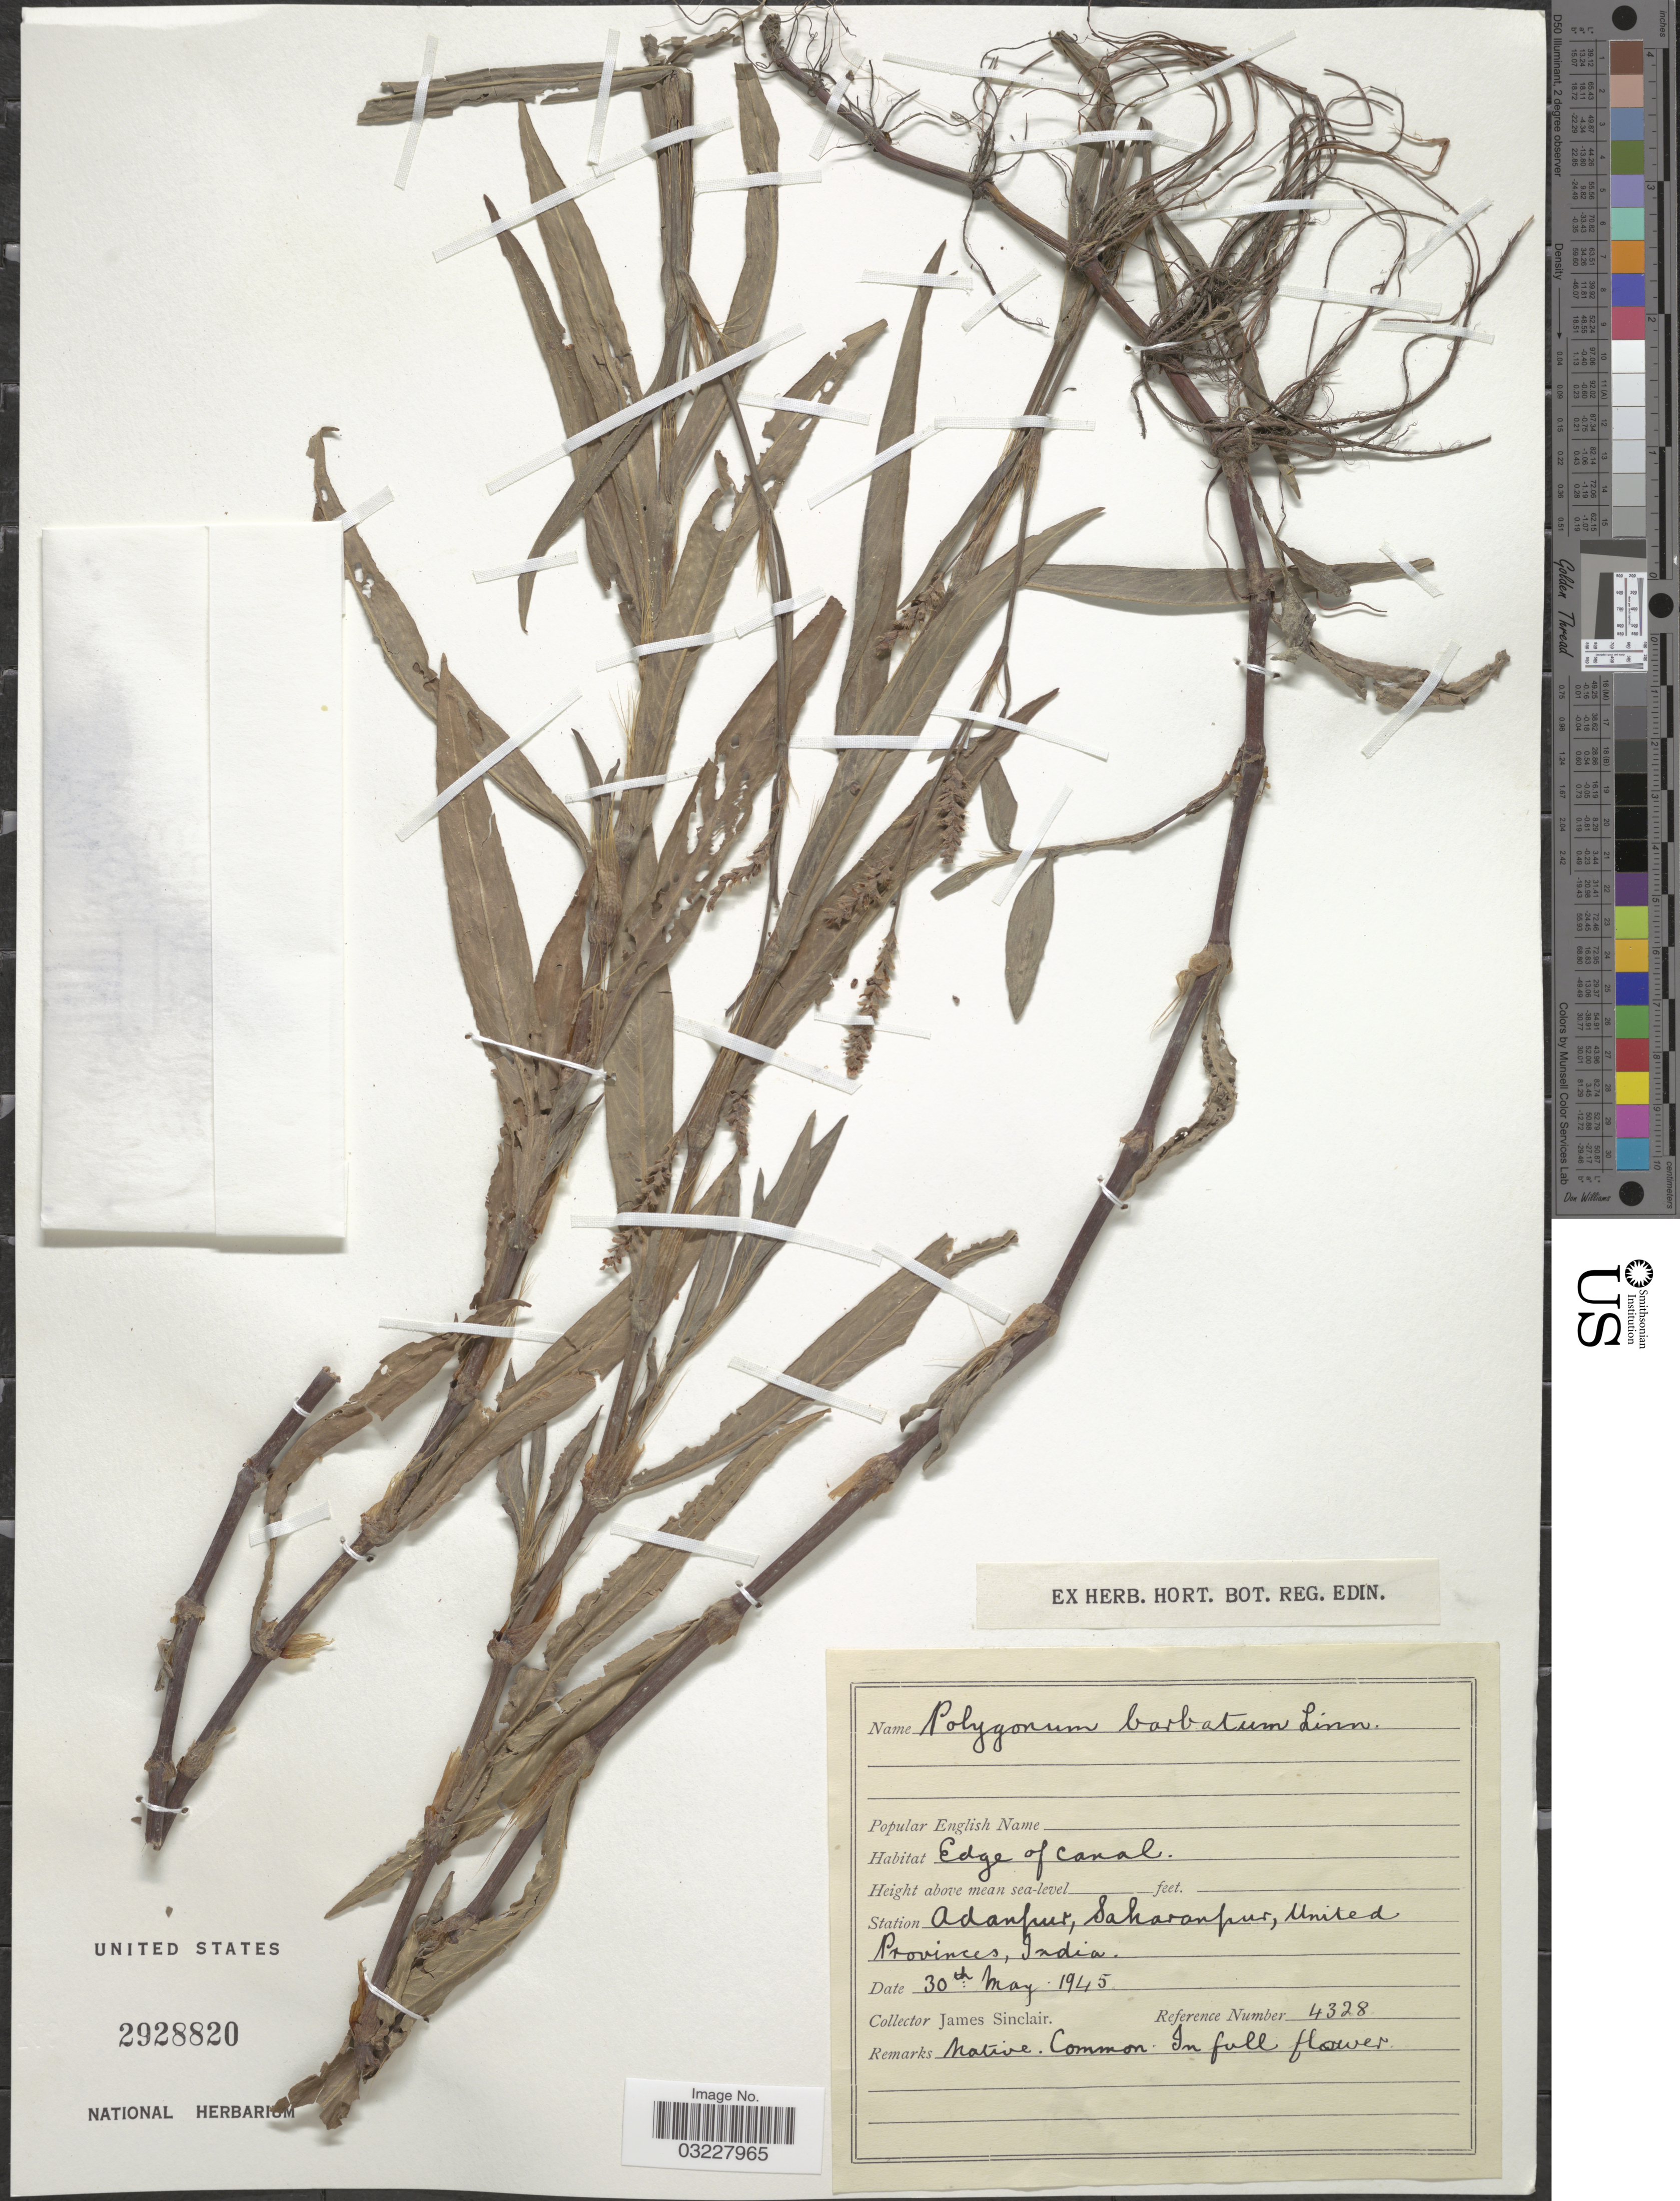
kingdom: Plantae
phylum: Tracheophyta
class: Magnoliopsida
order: Caryophyllales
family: Polygonaceae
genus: Polygonum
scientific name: Polygonum barbatum var. barbatum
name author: L.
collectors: J. Sinclair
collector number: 4328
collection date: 1945-05-30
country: India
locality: Station Adanpur, Sakaranpur, United Provinces.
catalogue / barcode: US 2928820